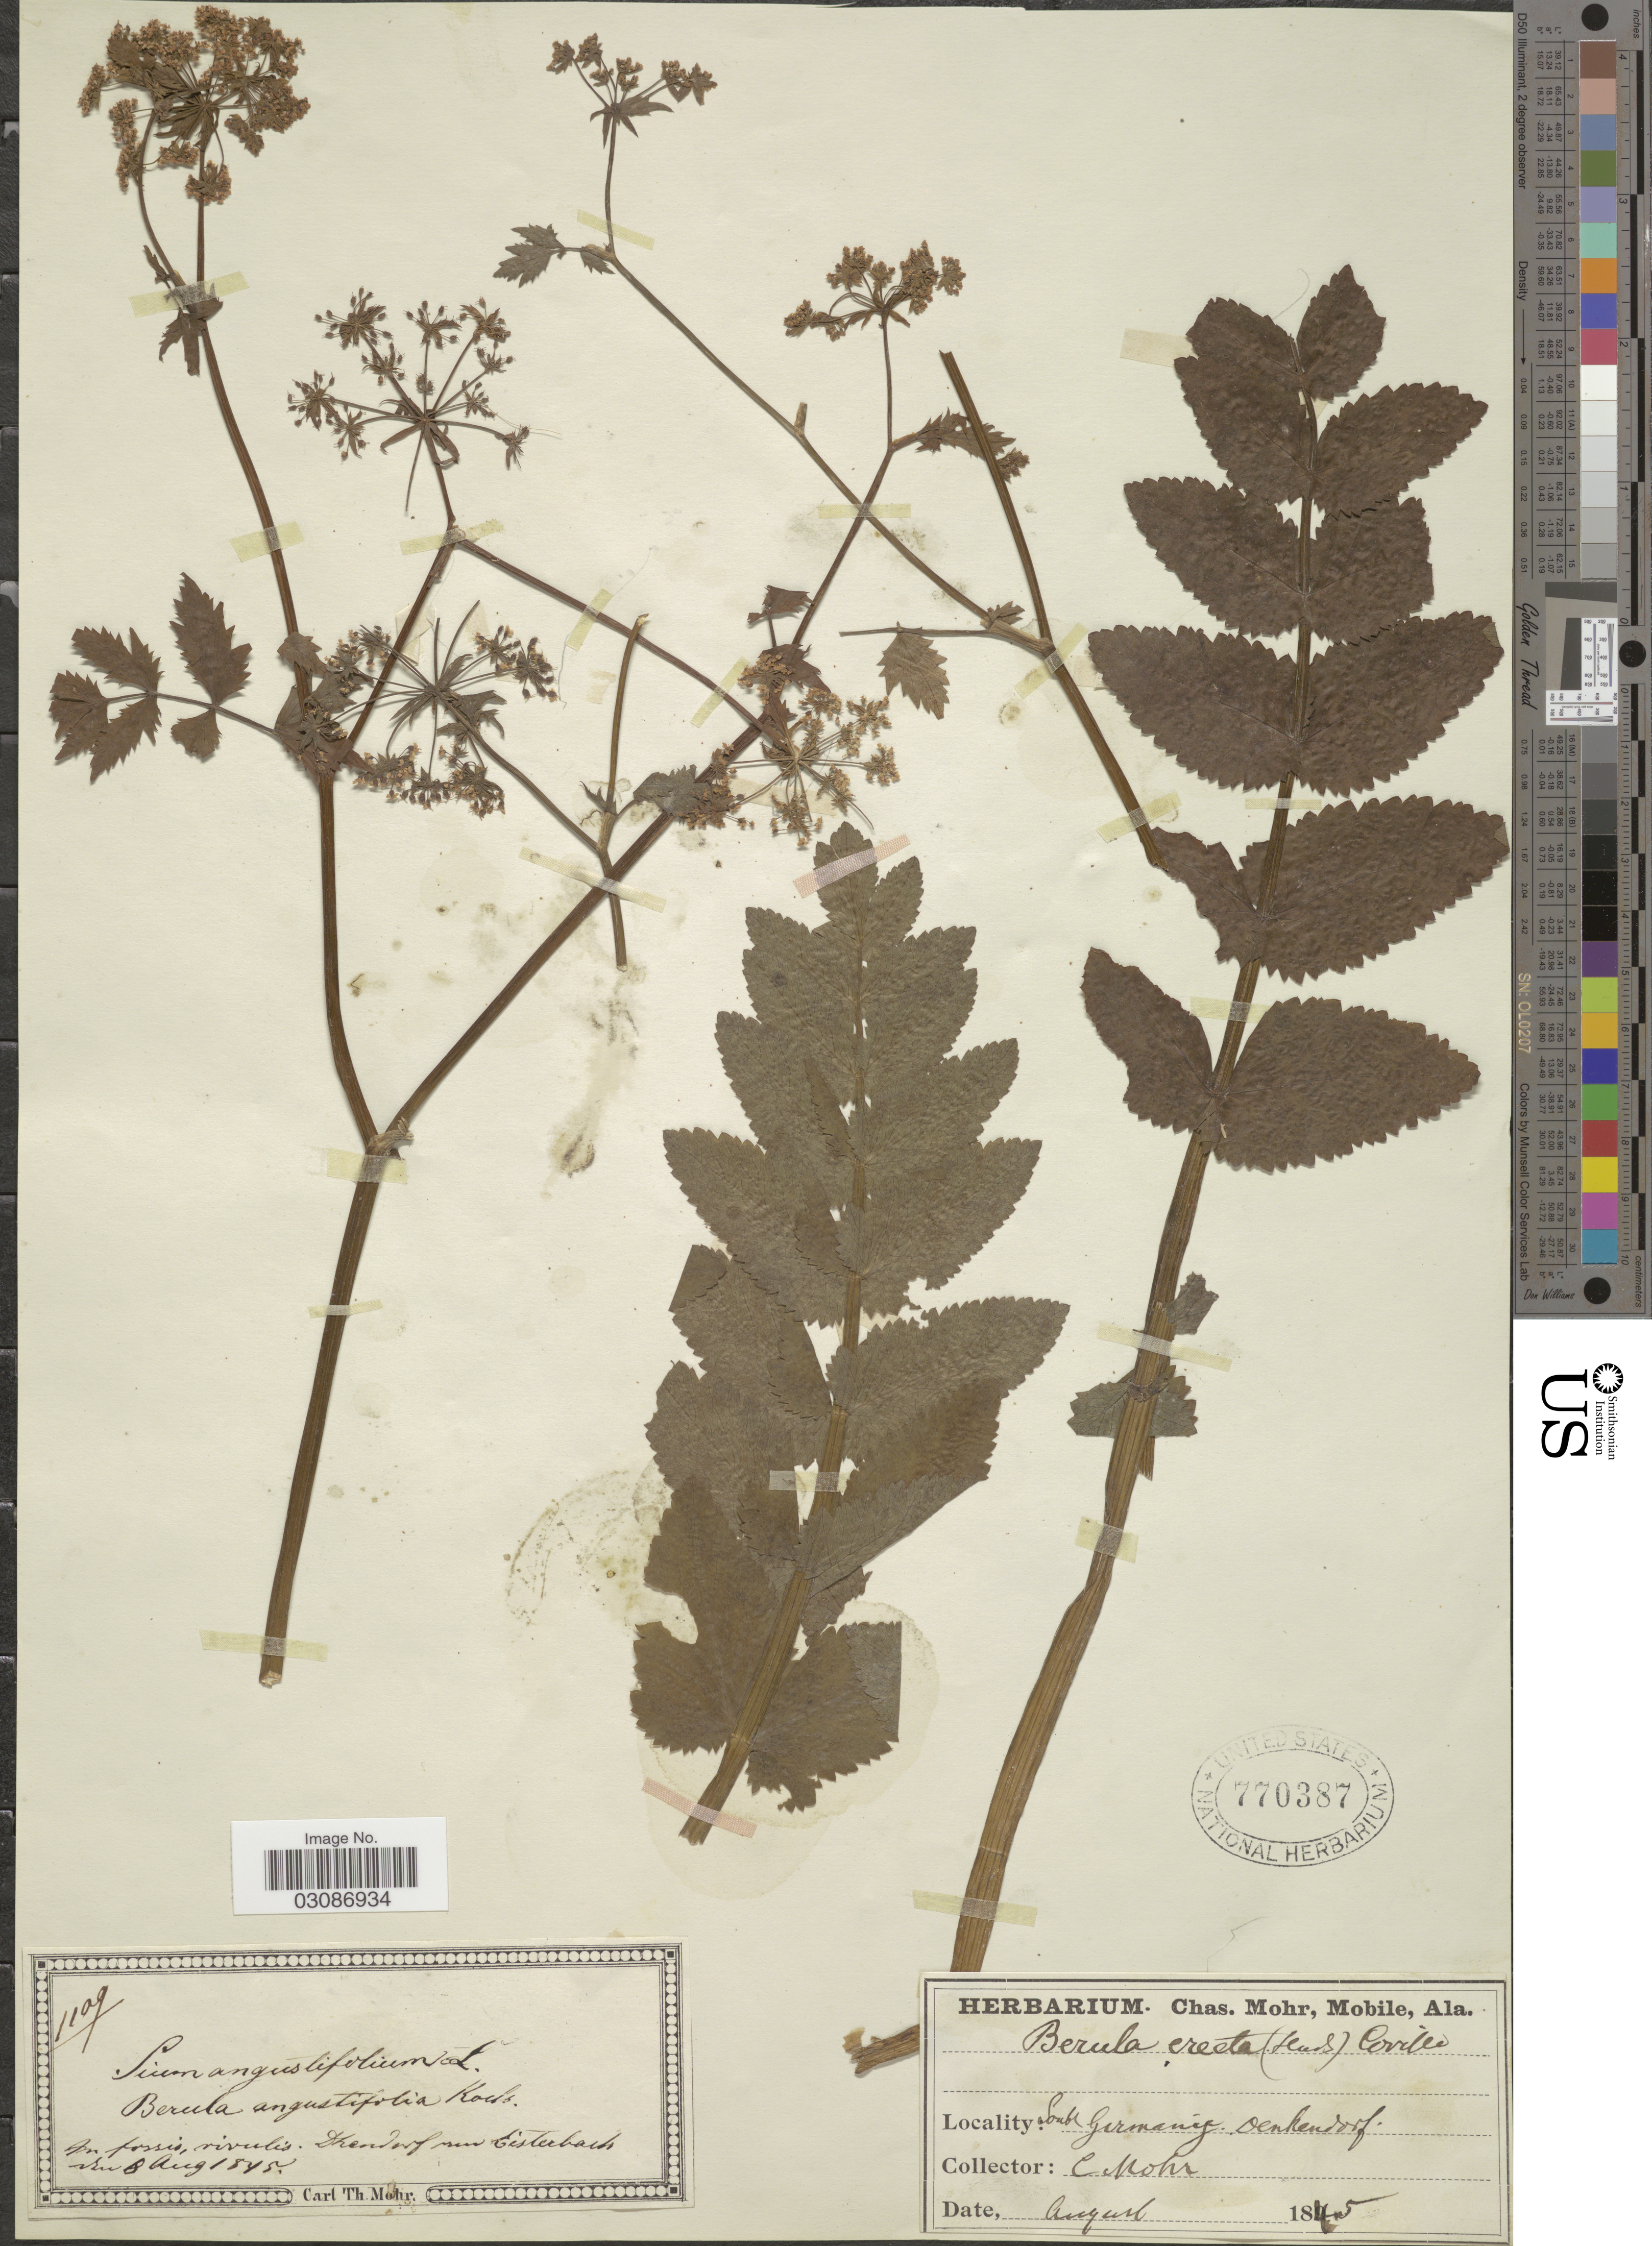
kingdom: Plantae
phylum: Tracheophyta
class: Magnoliopsida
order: Apiales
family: Apiaceae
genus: Berula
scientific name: Berula erecta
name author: (Huds.) Coville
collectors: Mohr, C. T. (herbarium)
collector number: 1109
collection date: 1845-08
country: Germany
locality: Some Germania Denkendorf. Eisterbach.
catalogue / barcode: US 770387